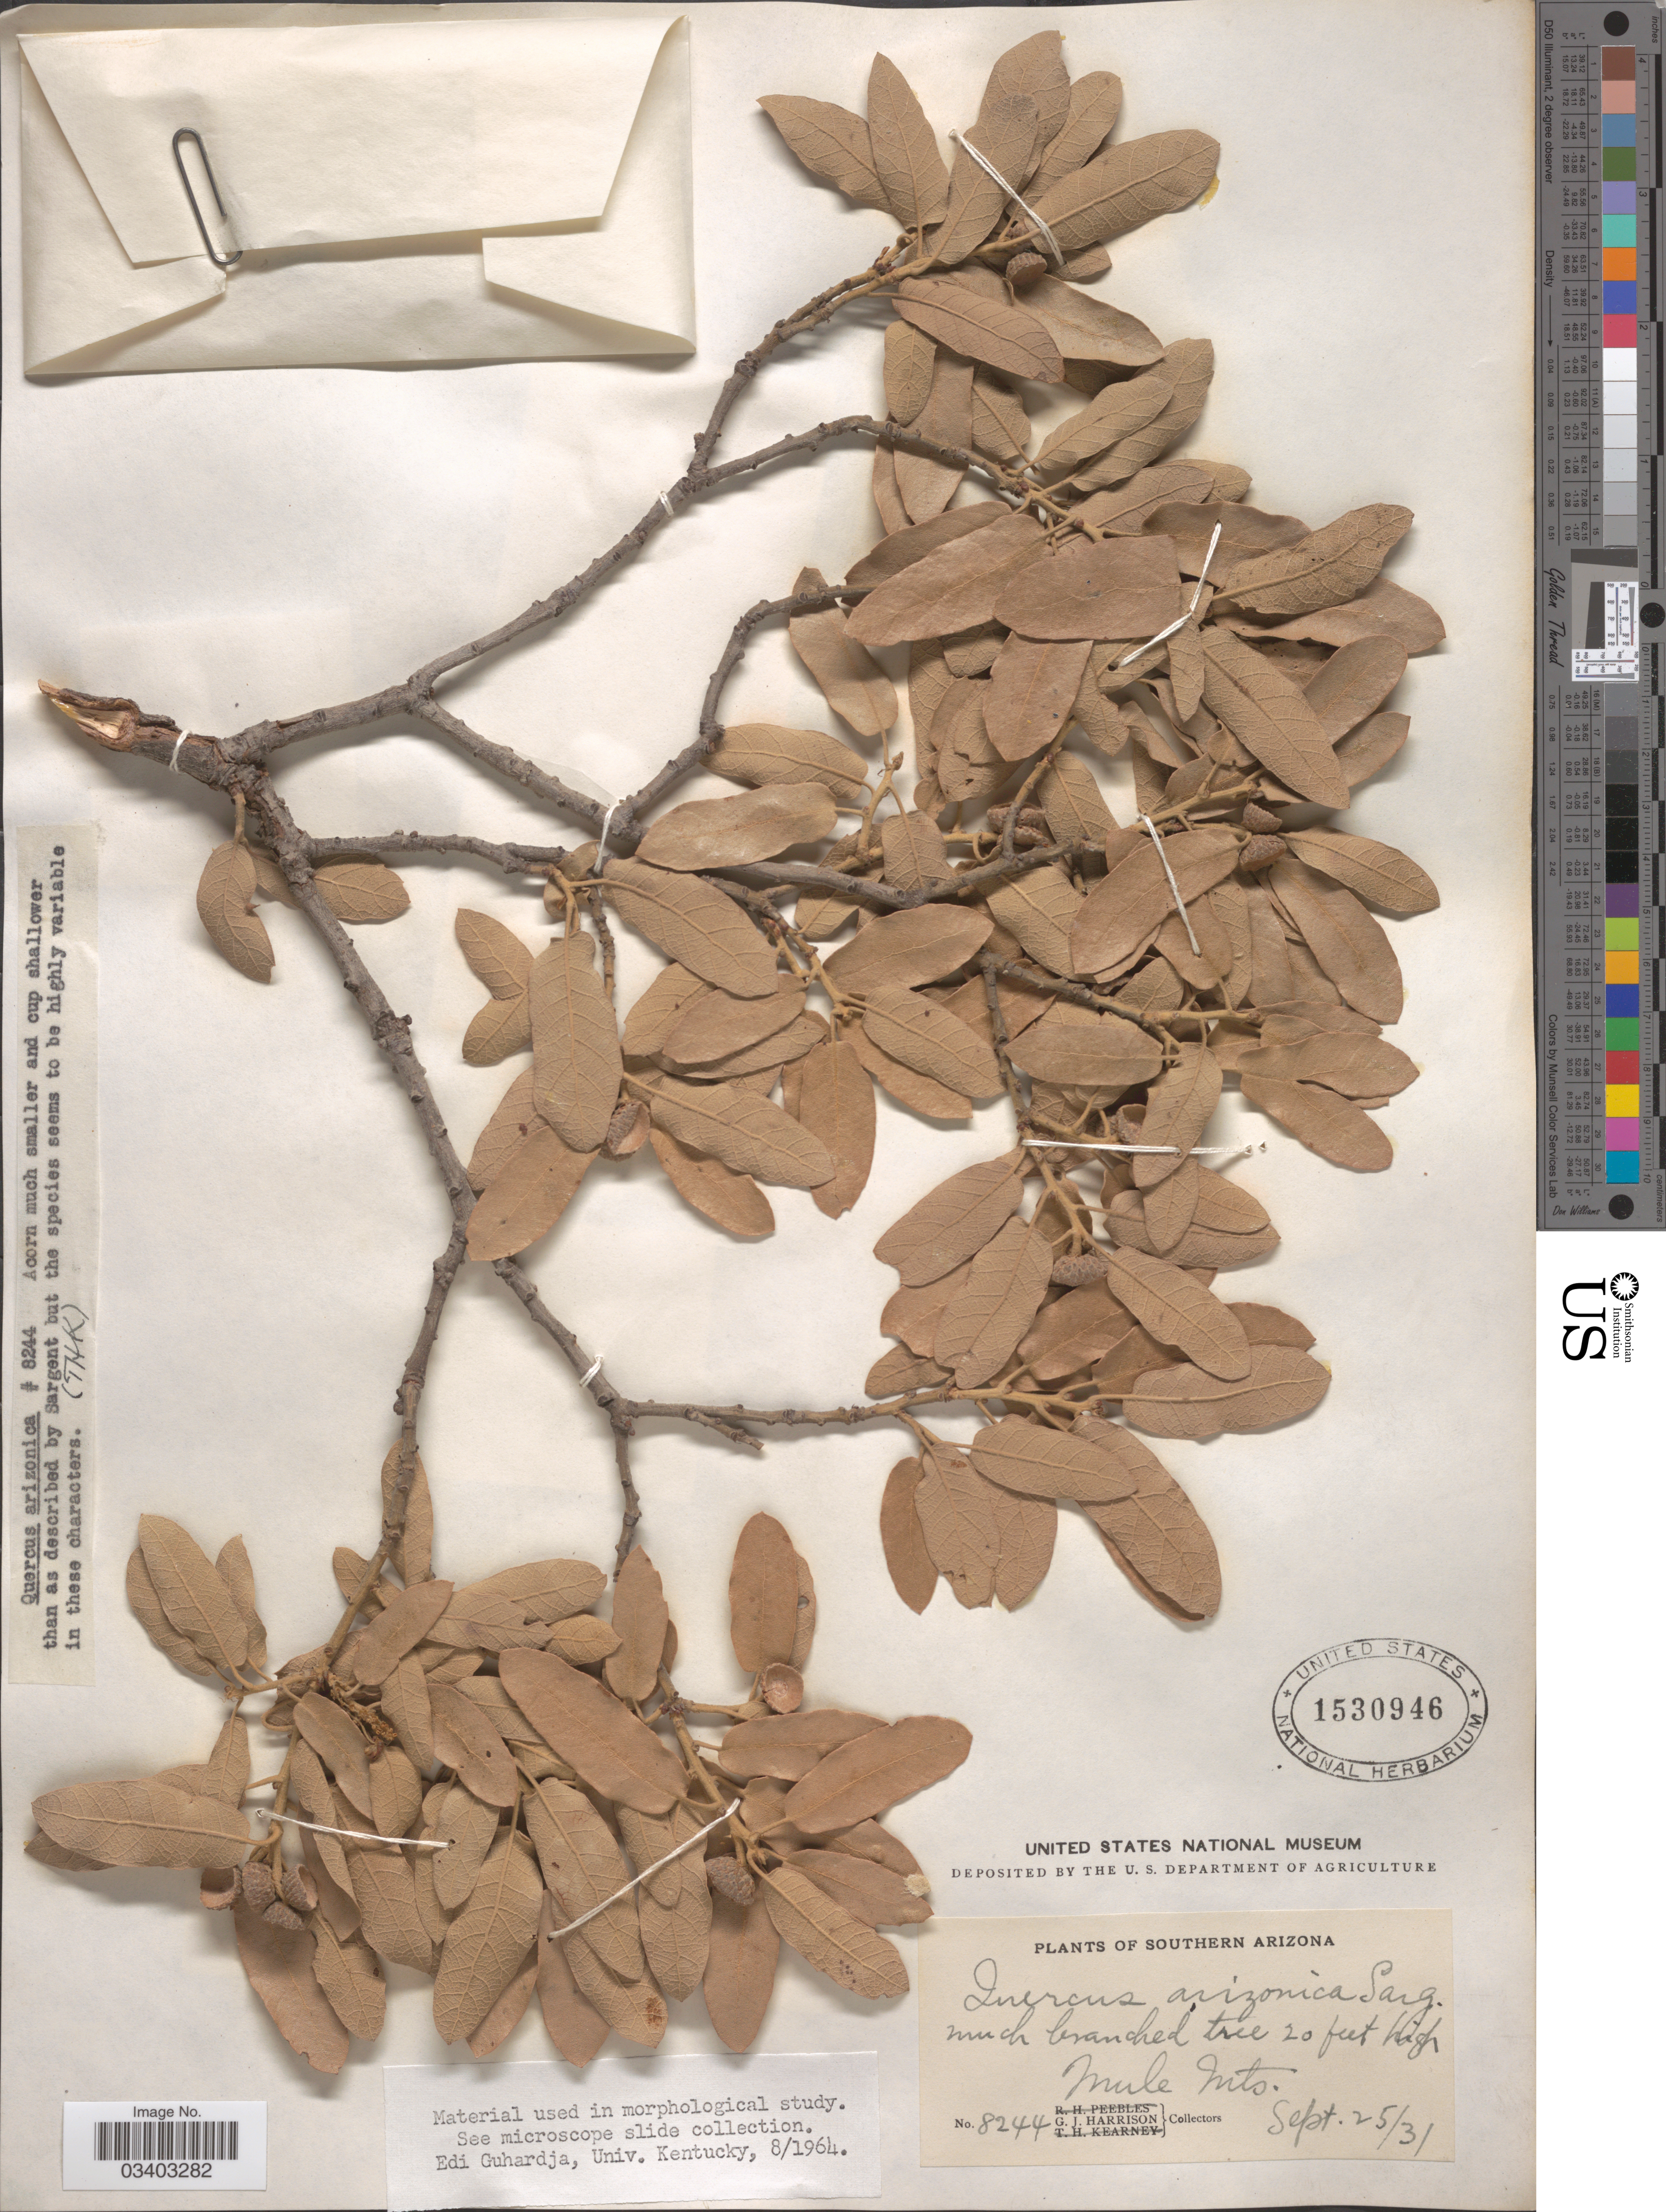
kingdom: Plantae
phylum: Tracheophyta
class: Magnoliopsida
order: Fagales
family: Fagaceae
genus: Quercus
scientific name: Quercus arizonica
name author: Sarg.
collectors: G. J. Harrison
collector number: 8244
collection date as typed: Transcribed d/m/y: 25/9/31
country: United States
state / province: Arizona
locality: Southern Arizona. Mule Mts.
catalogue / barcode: US 1530946